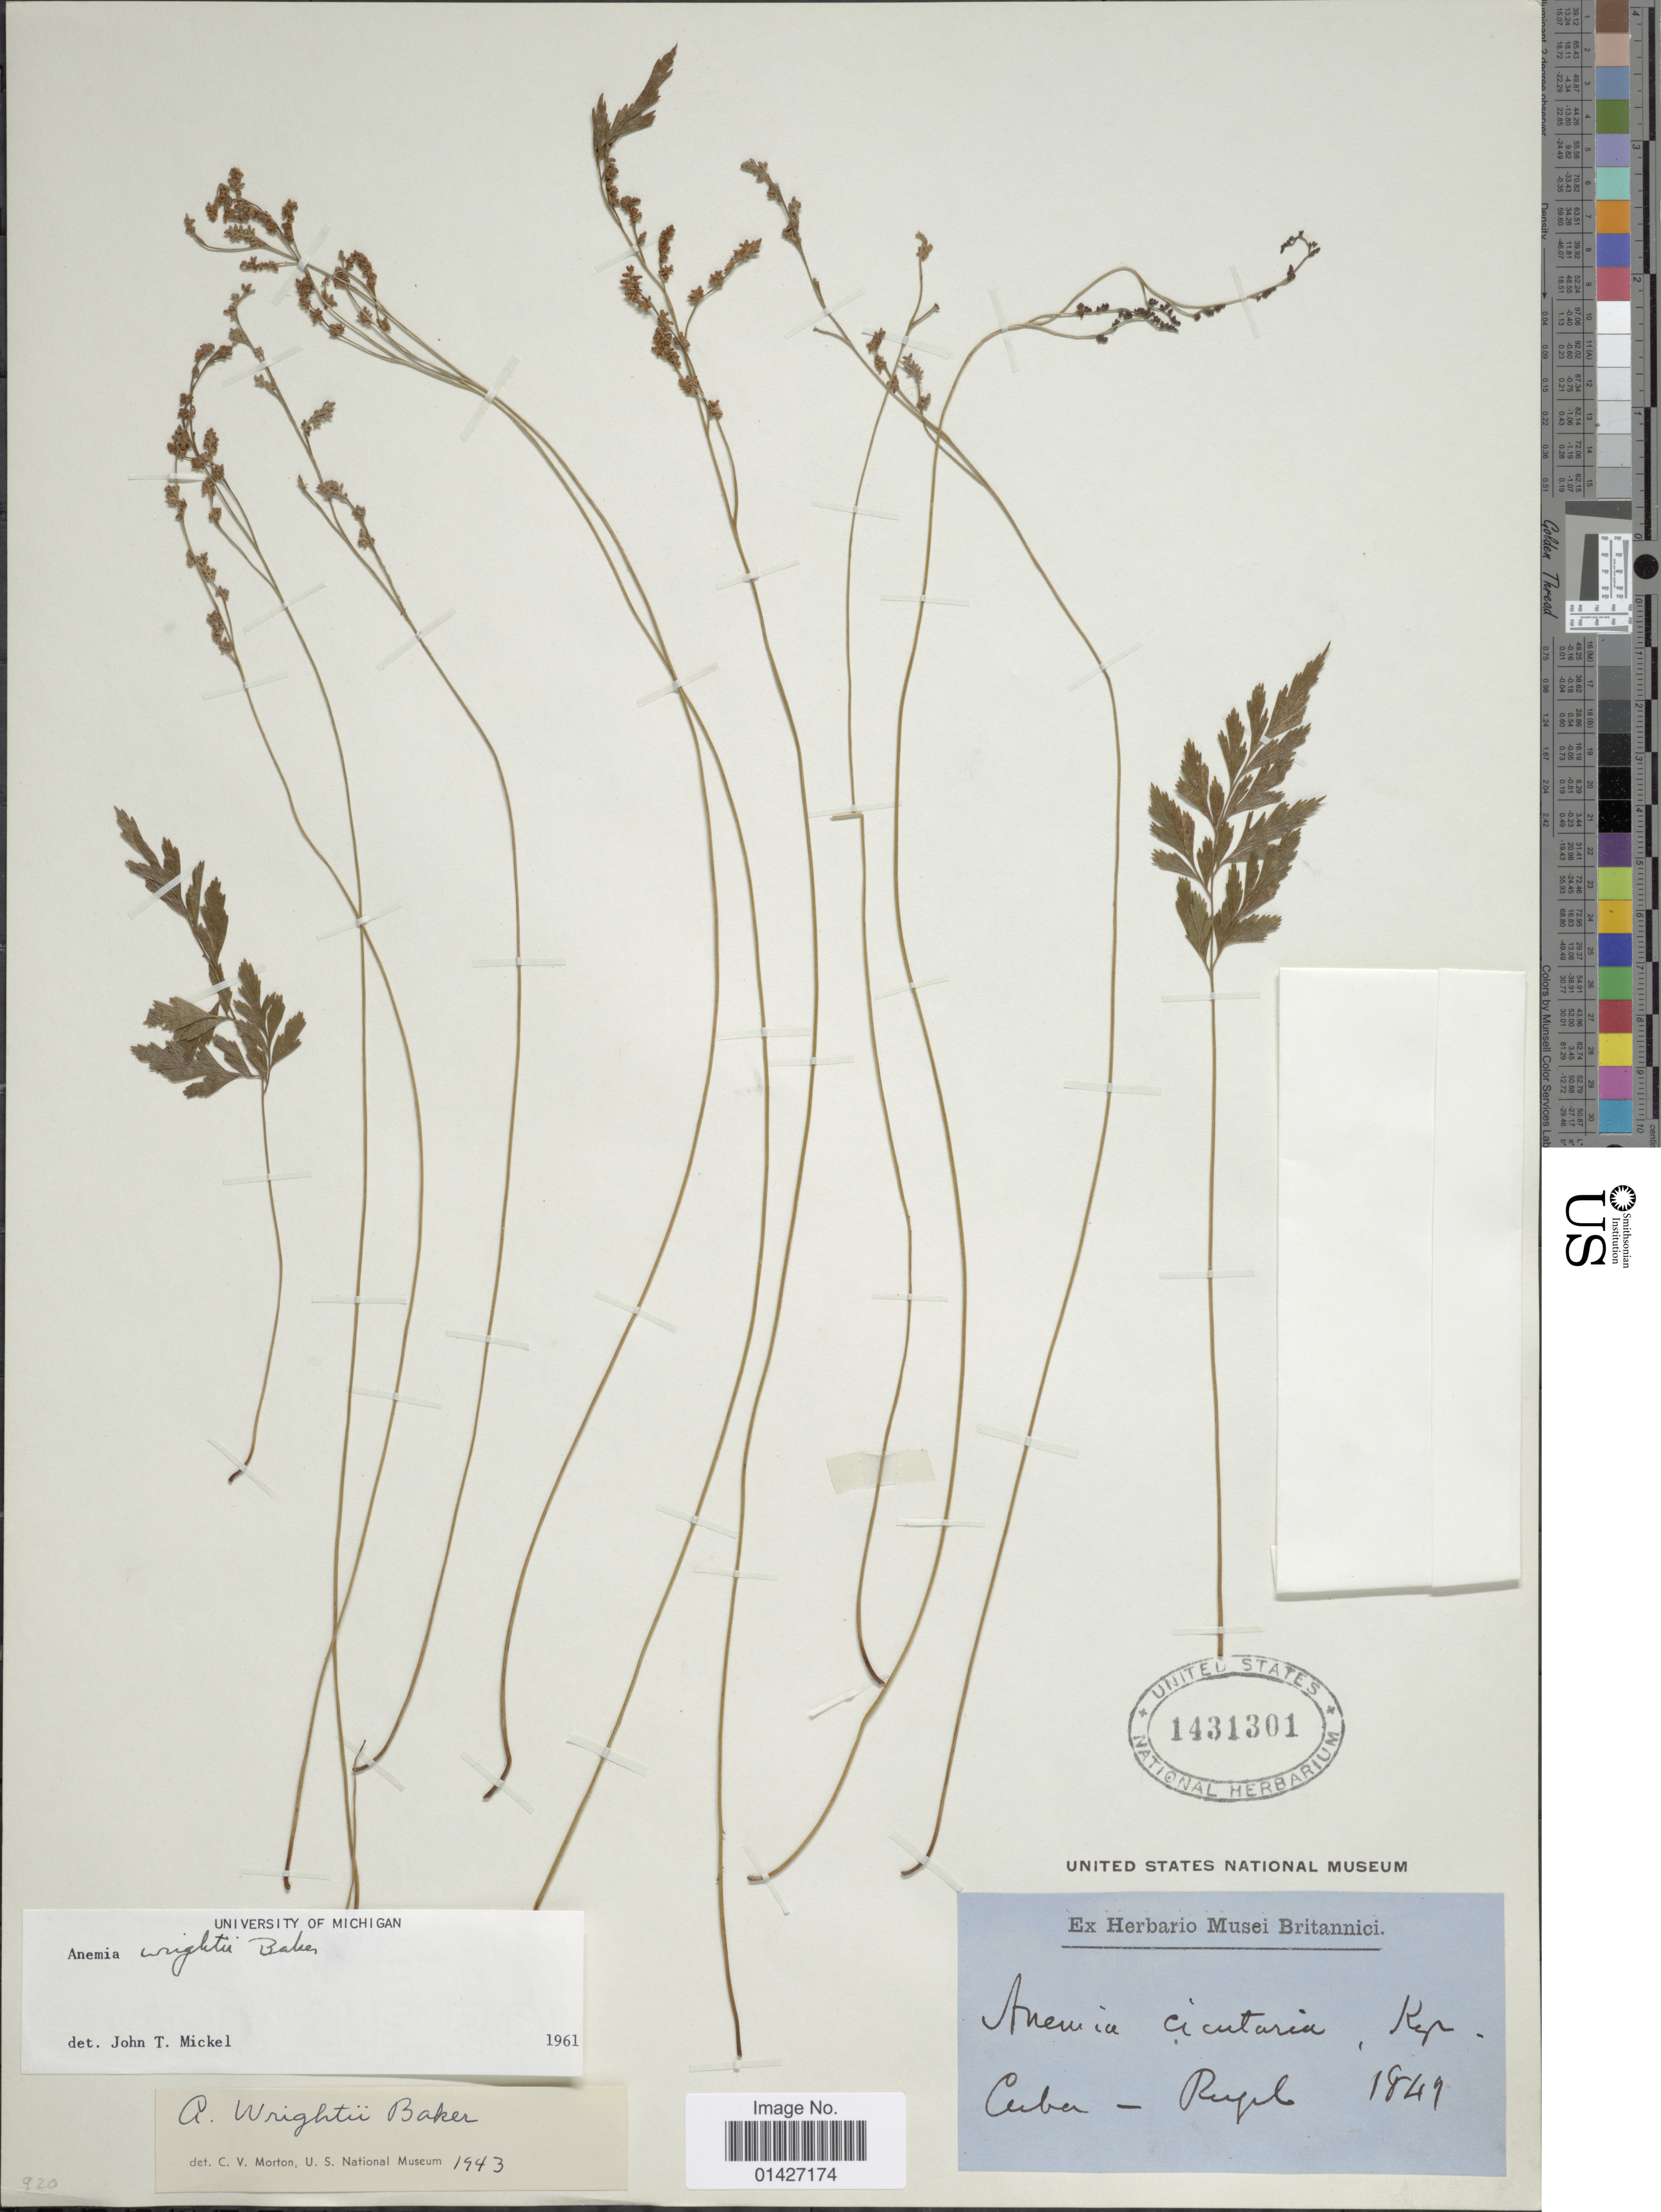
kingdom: Plantae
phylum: Tracheophyta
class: Polypodiopsida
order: Schizaeales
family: Anemiaceae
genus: Anemia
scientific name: Anemia wrightii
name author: Baker in Hook. & Baker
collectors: Rugel, --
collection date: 1849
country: Cuba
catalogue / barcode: US 1431301